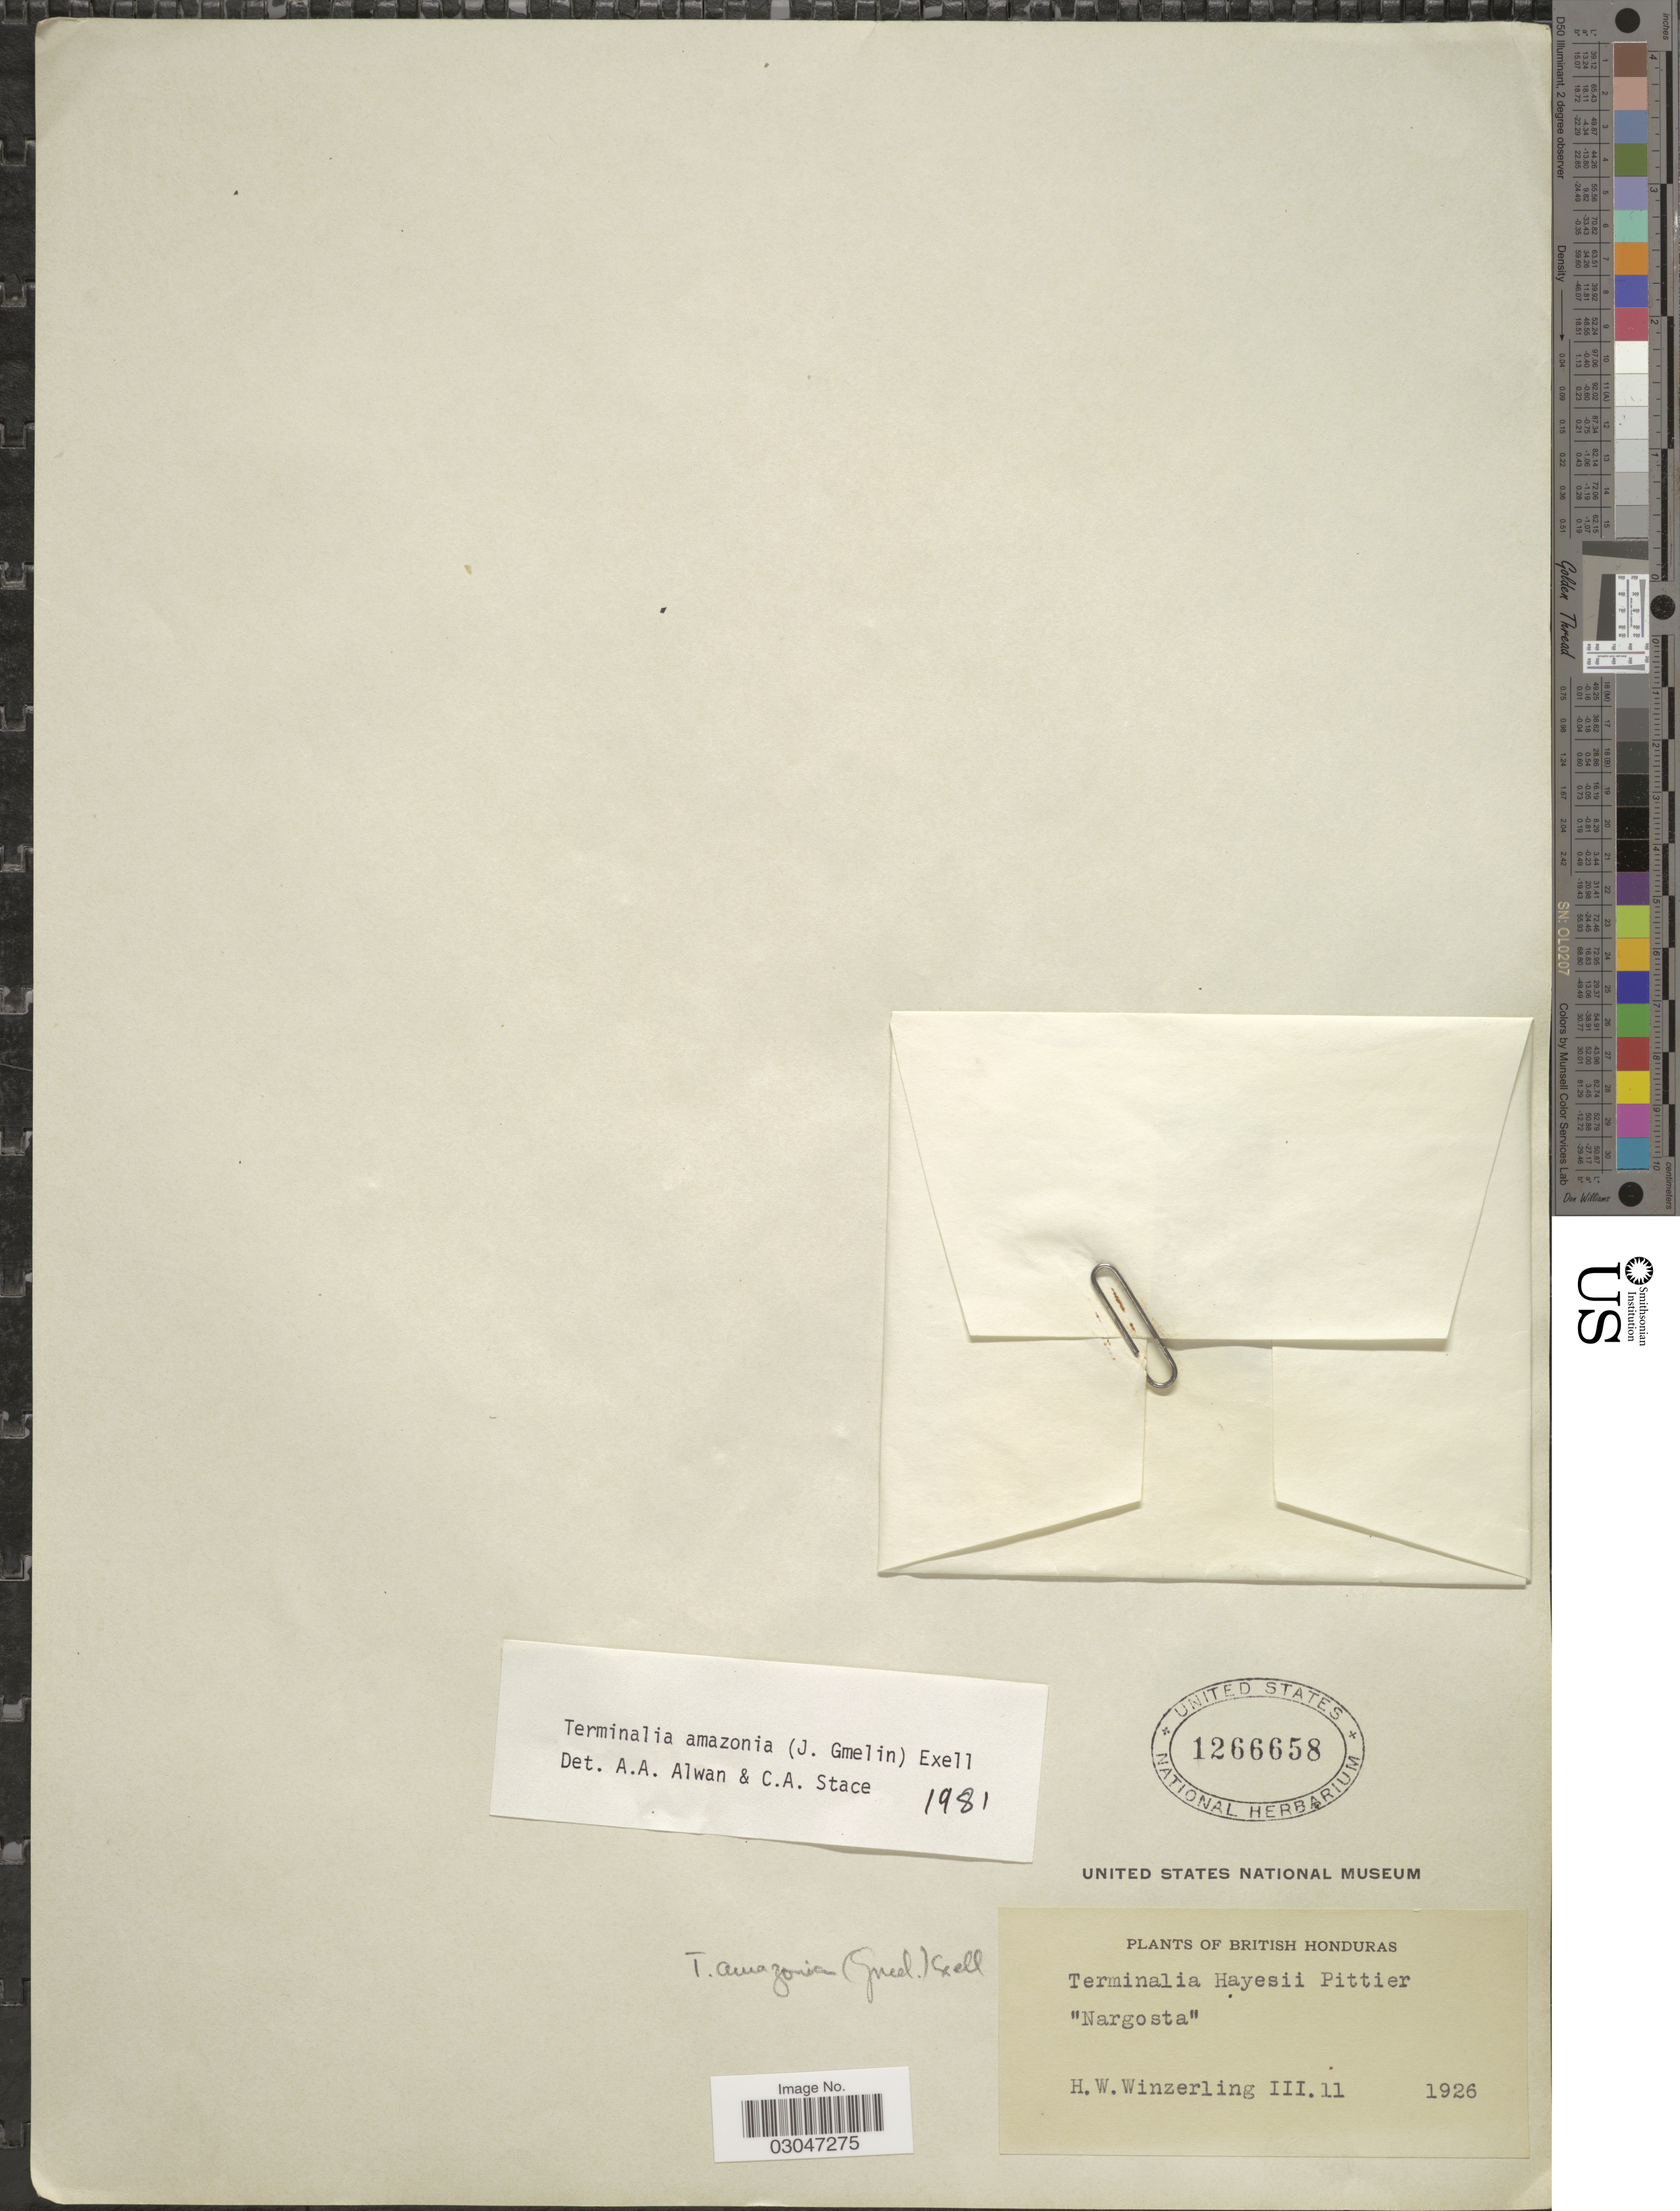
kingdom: Plantae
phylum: Tracheophyta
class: Magnoliopsida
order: Myrtales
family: Combretaceae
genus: Terminalia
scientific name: Terminalia amazonia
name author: (J.F. Gmel.) Exell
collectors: H. Winzerling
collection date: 1926-03-11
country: Belize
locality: British Honduras.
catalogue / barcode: US 1266658